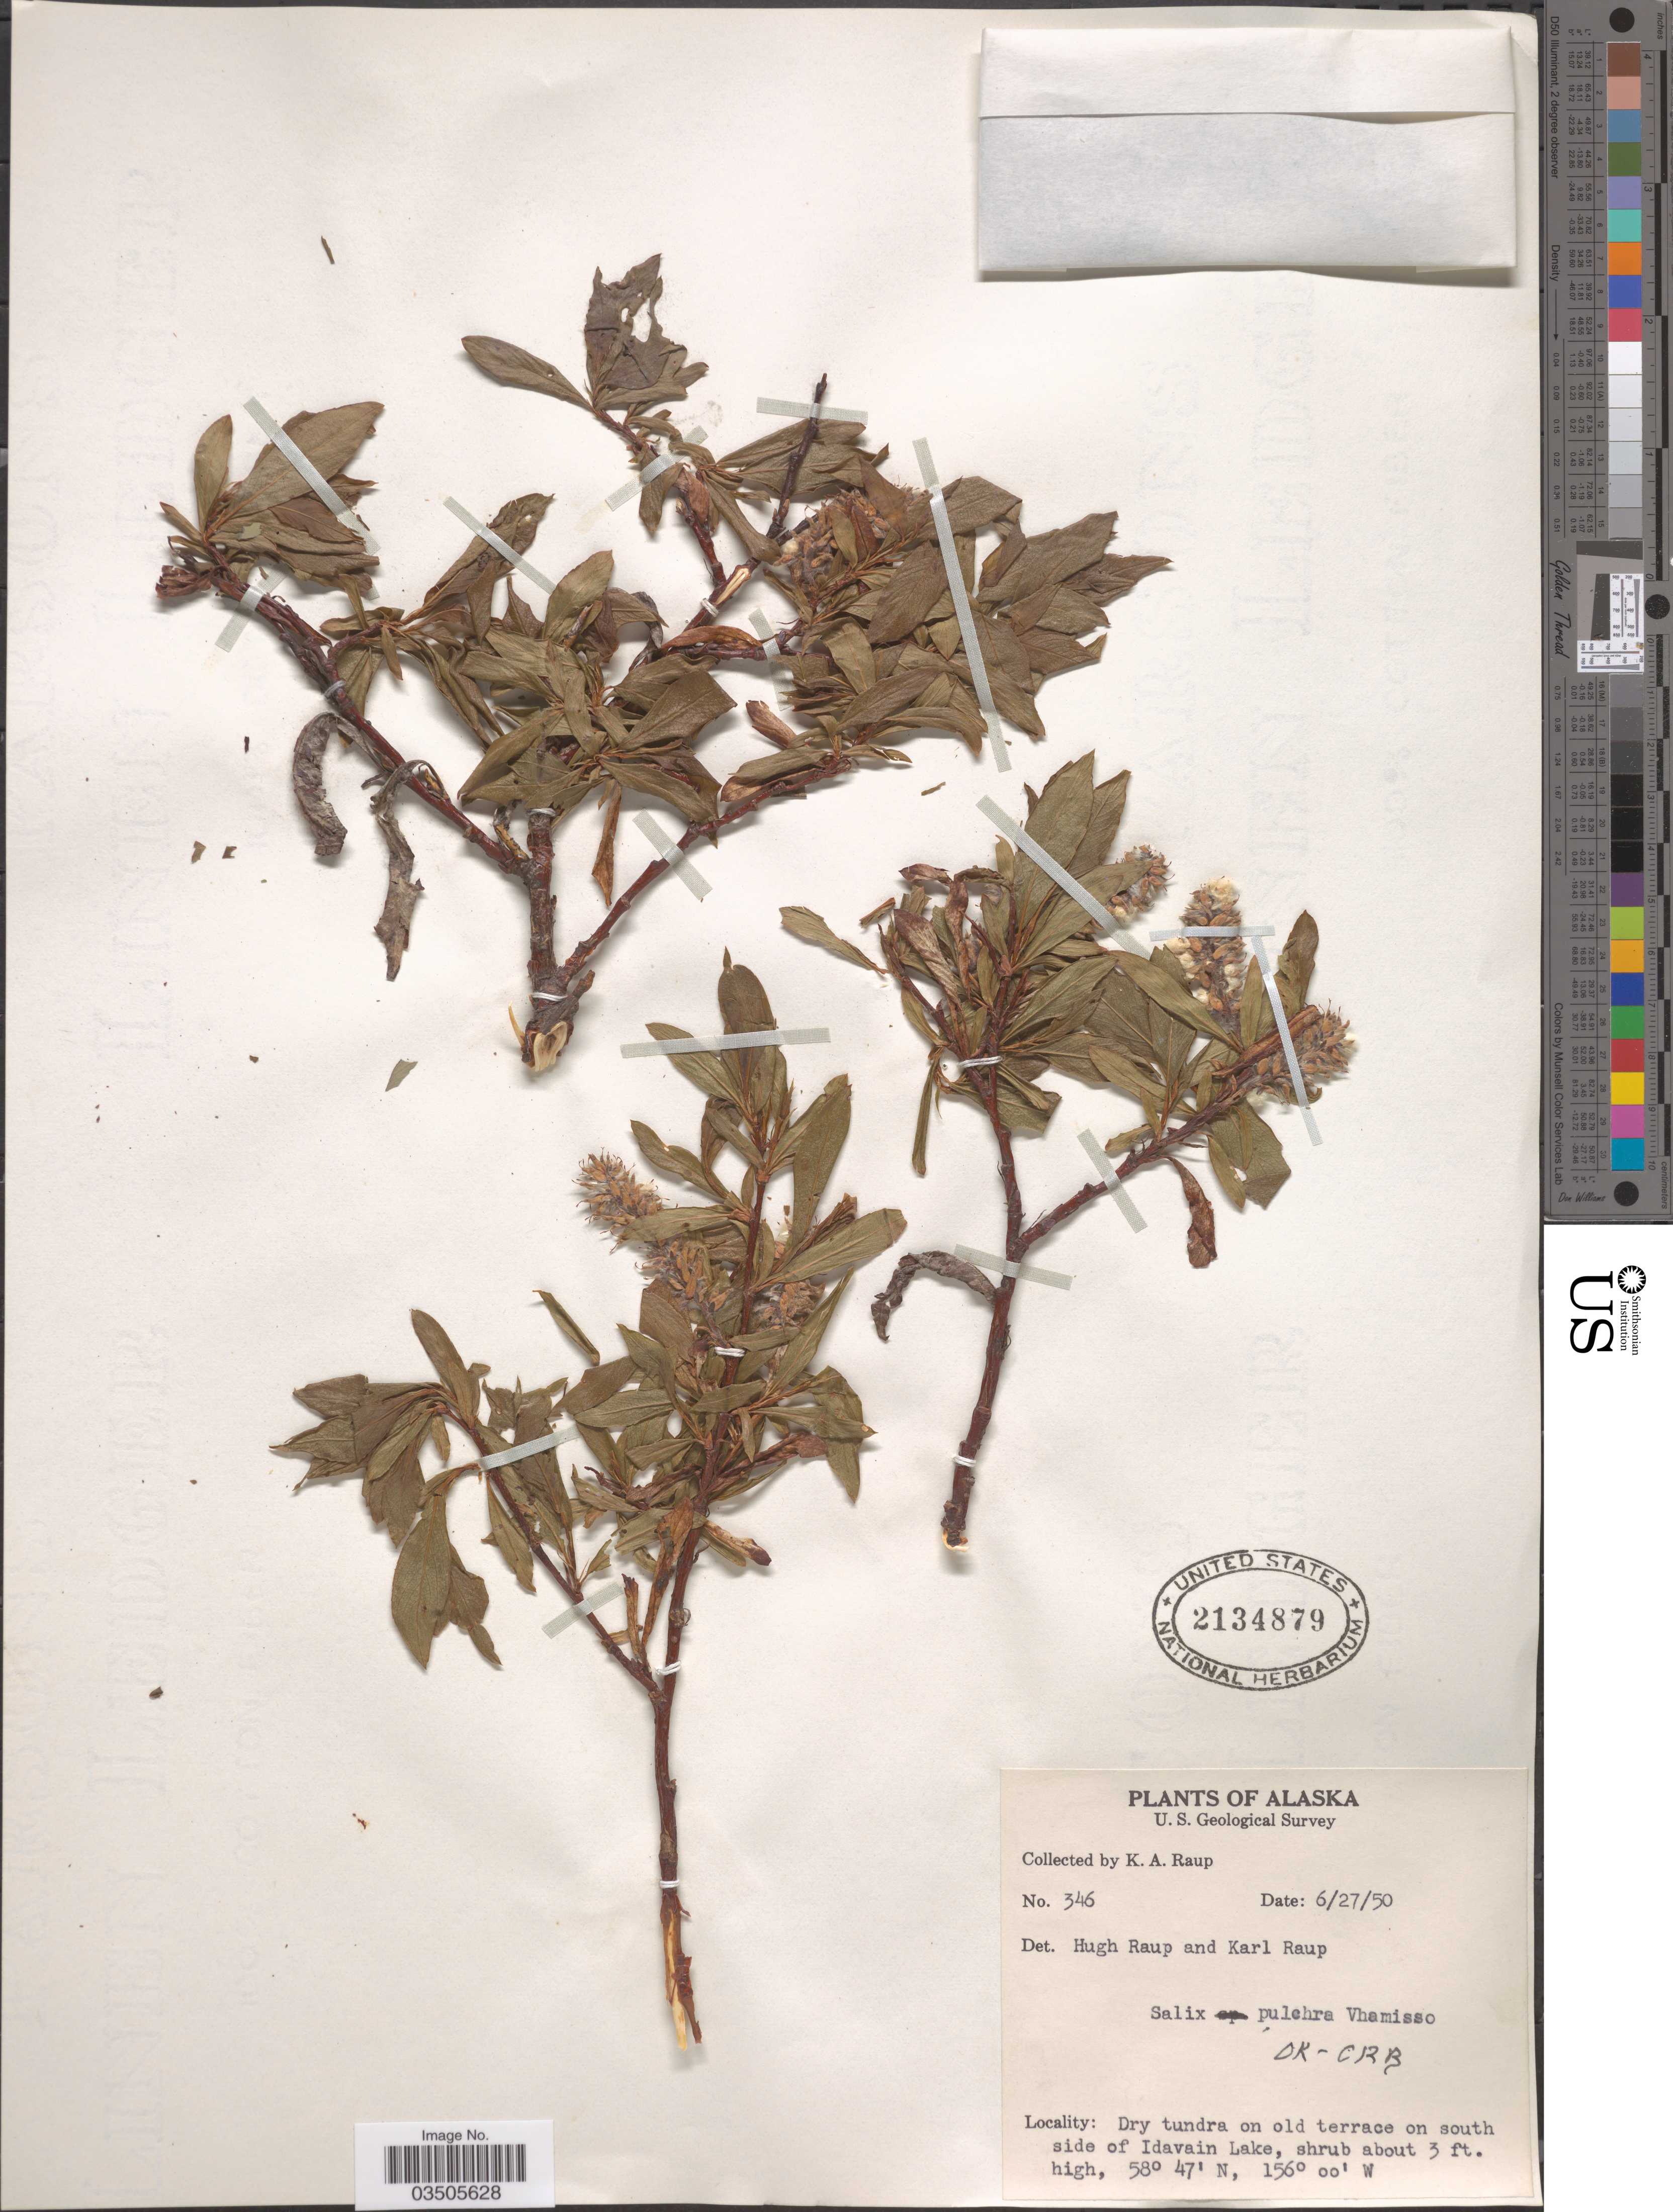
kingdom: Plantae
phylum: Tracheophyta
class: Magnoliopsida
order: Malpighiales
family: Salicaceae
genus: Salix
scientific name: Salix pulchra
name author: Cham.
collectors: K. Raup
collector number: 346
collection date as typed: Transcribed d/m/y: 27/6/50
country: United States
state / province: Alaska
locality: On old terrace on south side of Idavain Lake.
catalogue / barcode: US 2134879